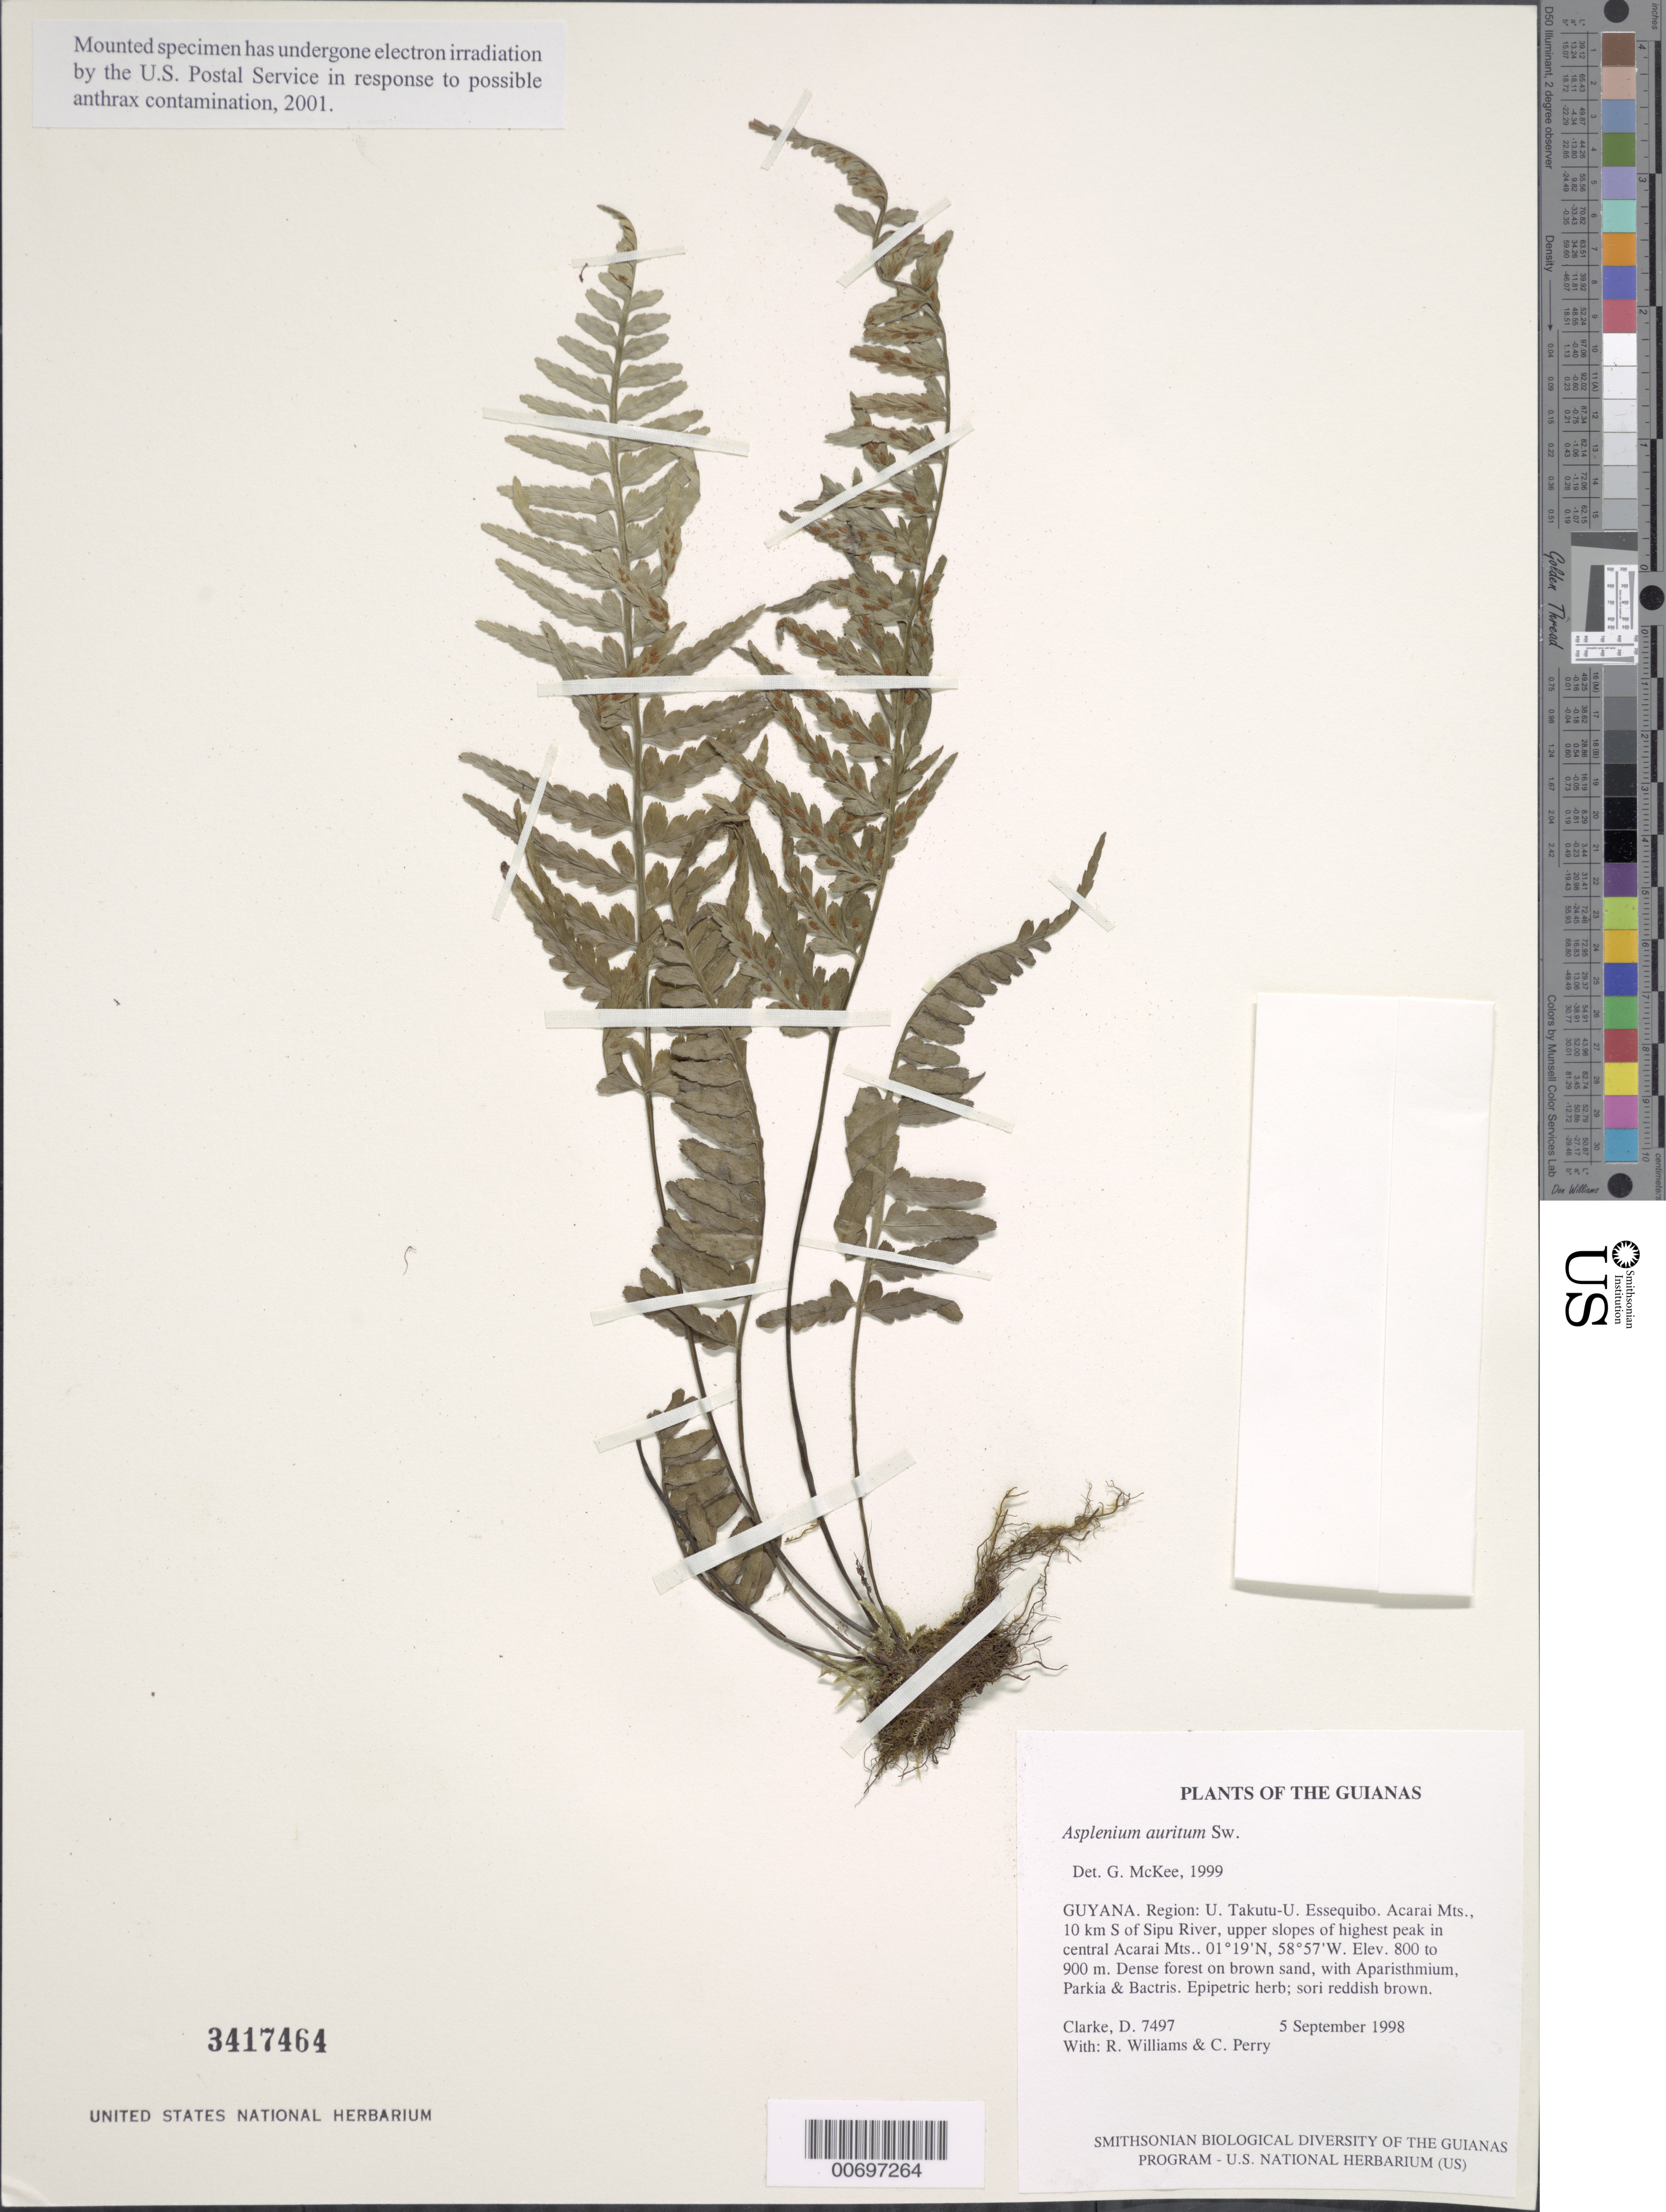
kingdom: Plantae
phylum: Tracheophyta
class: Polypodiopsida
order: Polypodiales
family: Aspleniaceae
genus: Asplenium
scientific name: Asplenium auritum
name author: Sw.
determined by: McKee, G. S., (US), NMNH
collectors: H. D. Clarke, R. Williams & C. Perry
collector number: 7497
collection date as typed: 5 September 1998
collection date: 1998-09-05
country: Guyana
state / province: U. Takutu-U. Essequibo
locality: Acarai Mts., 10 km S of Sipu River, upper slopes of highest peak in central Acarai Mts.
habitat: Dense forest on brown sand, with Aparisthmium, Parkia & Bactris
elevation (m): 800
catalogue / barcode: US 3417464